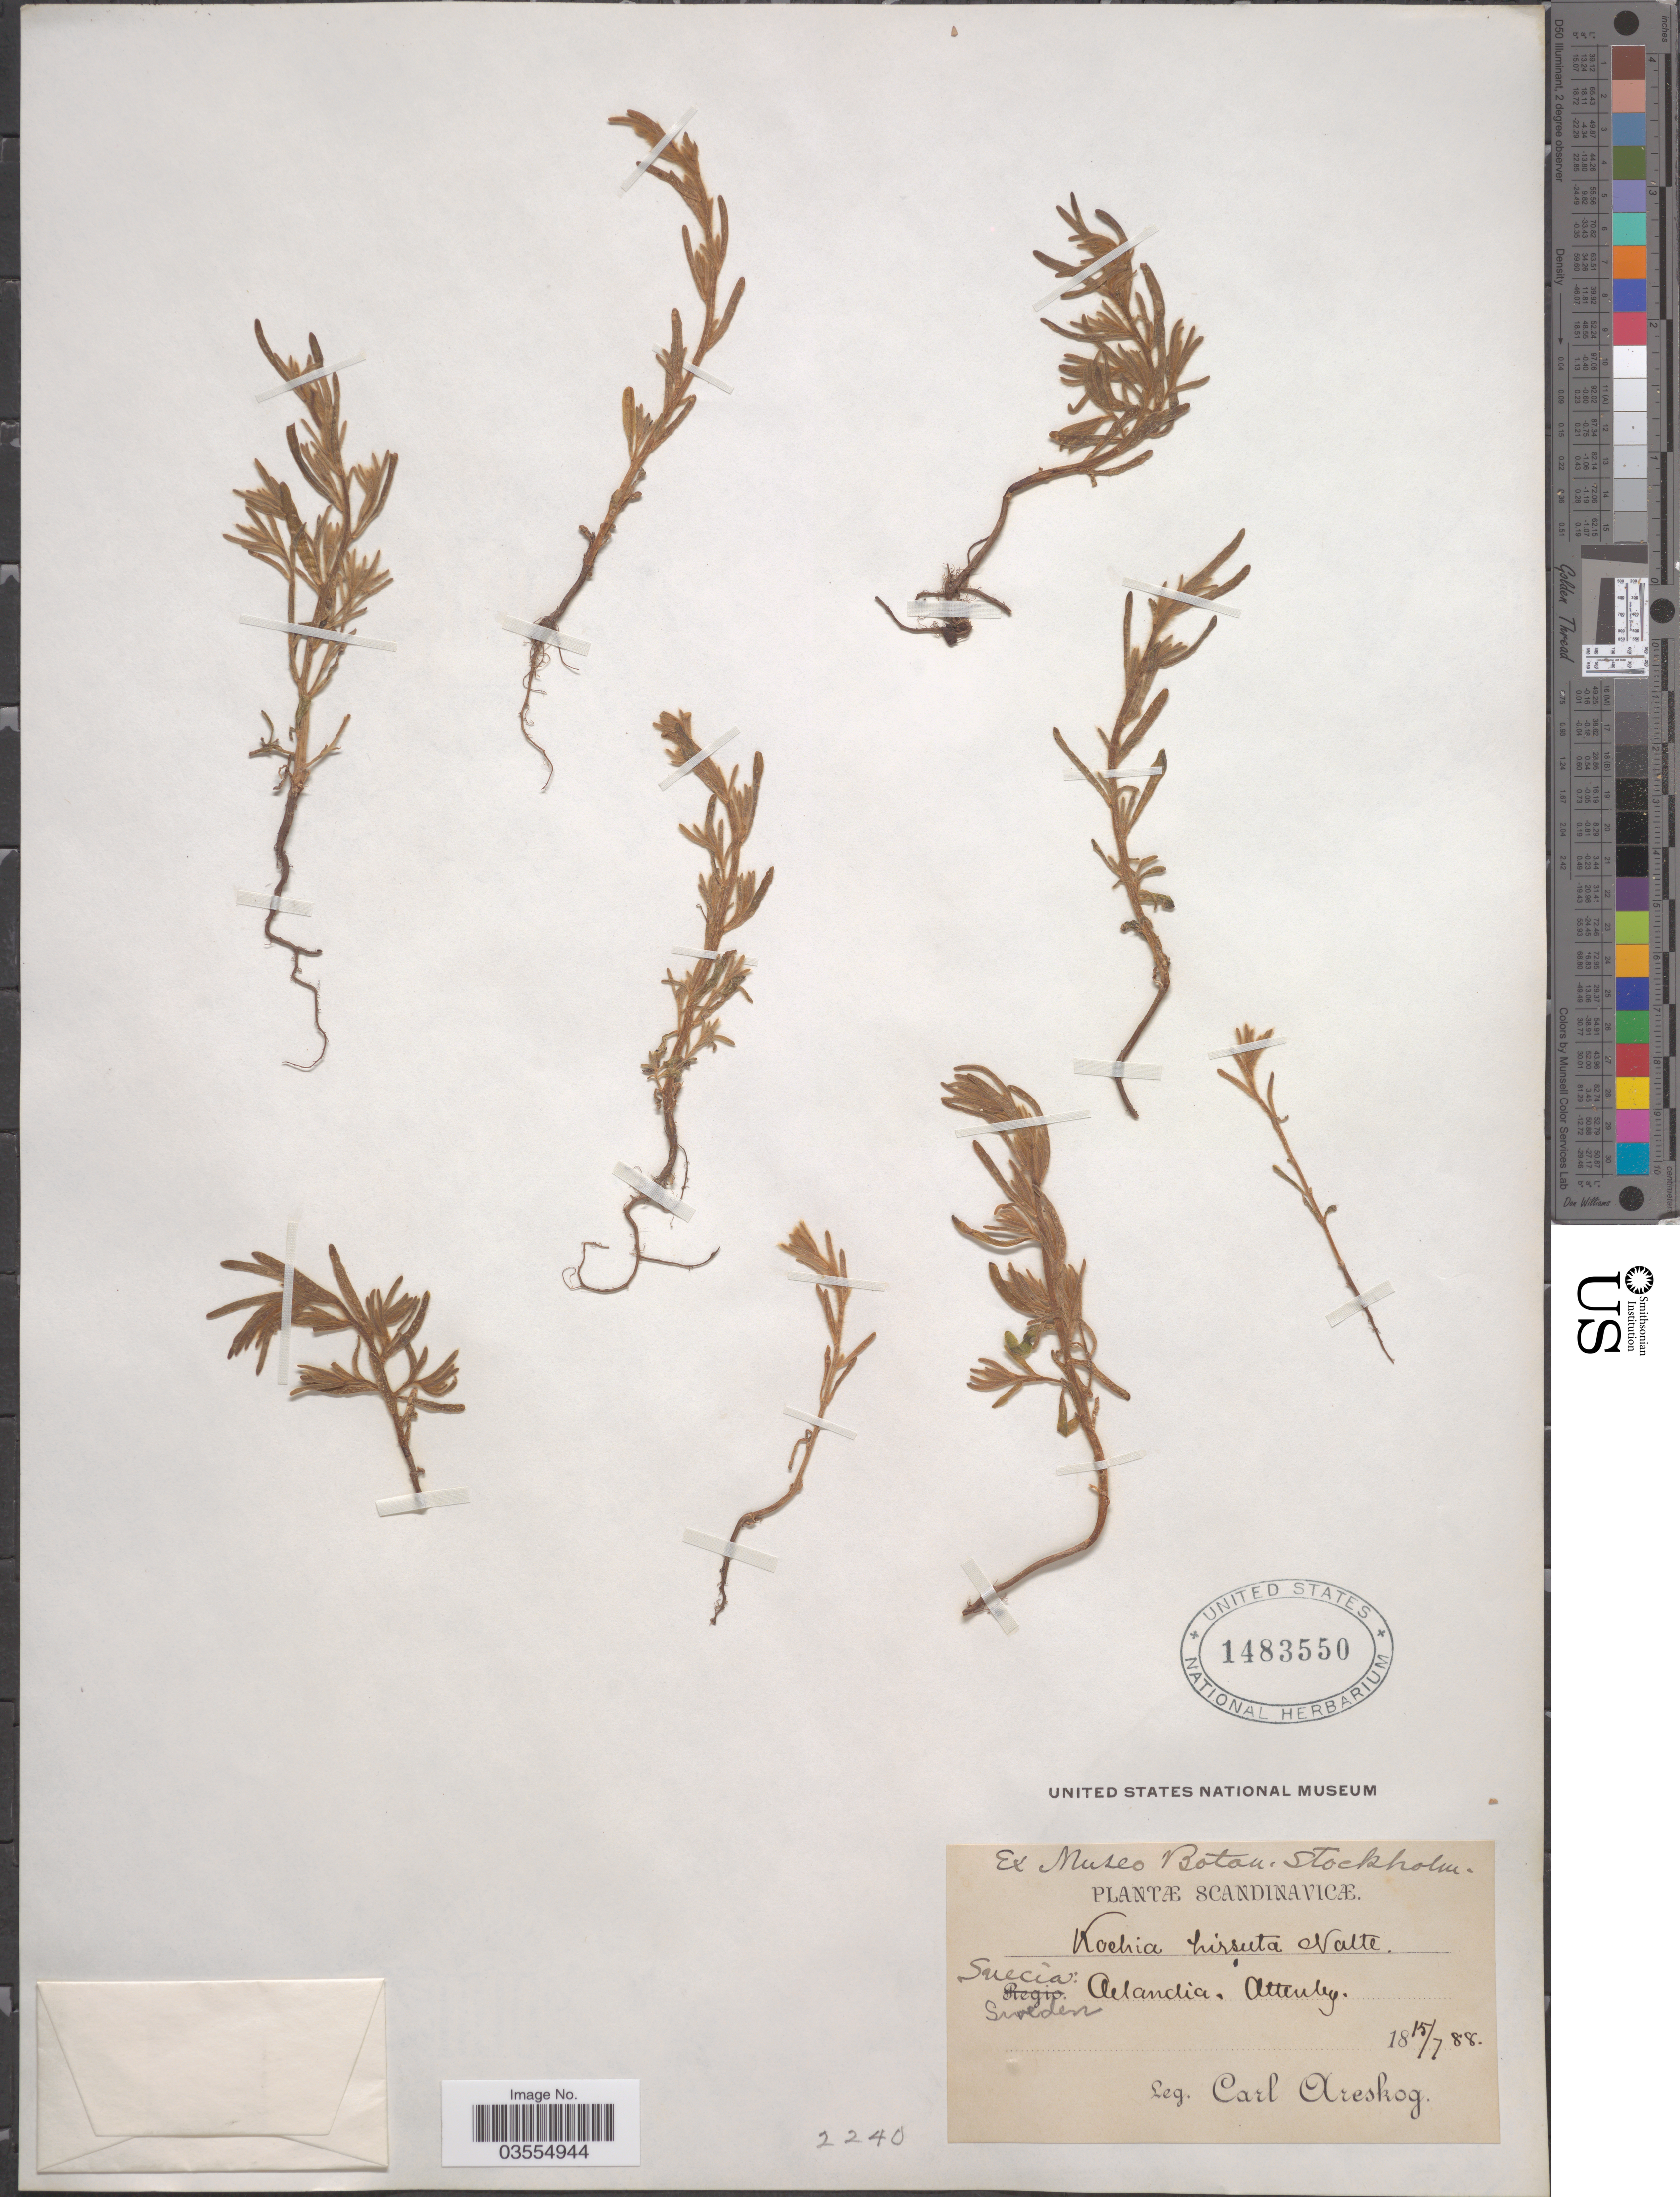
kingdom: Plantae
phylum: Tracheophyta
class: Magnoliopsida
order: Caryophyllales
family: Amaranthaceae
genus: Spirobassia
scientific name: Spirobassia hirsuta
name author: (L.) Freitag & G. Kadereit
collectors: C. Areskog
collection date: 1888-07-15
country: Sweden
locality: Scandinavicæ. Suecia: Oelandia, Ottenby.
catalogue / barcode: US 1483550